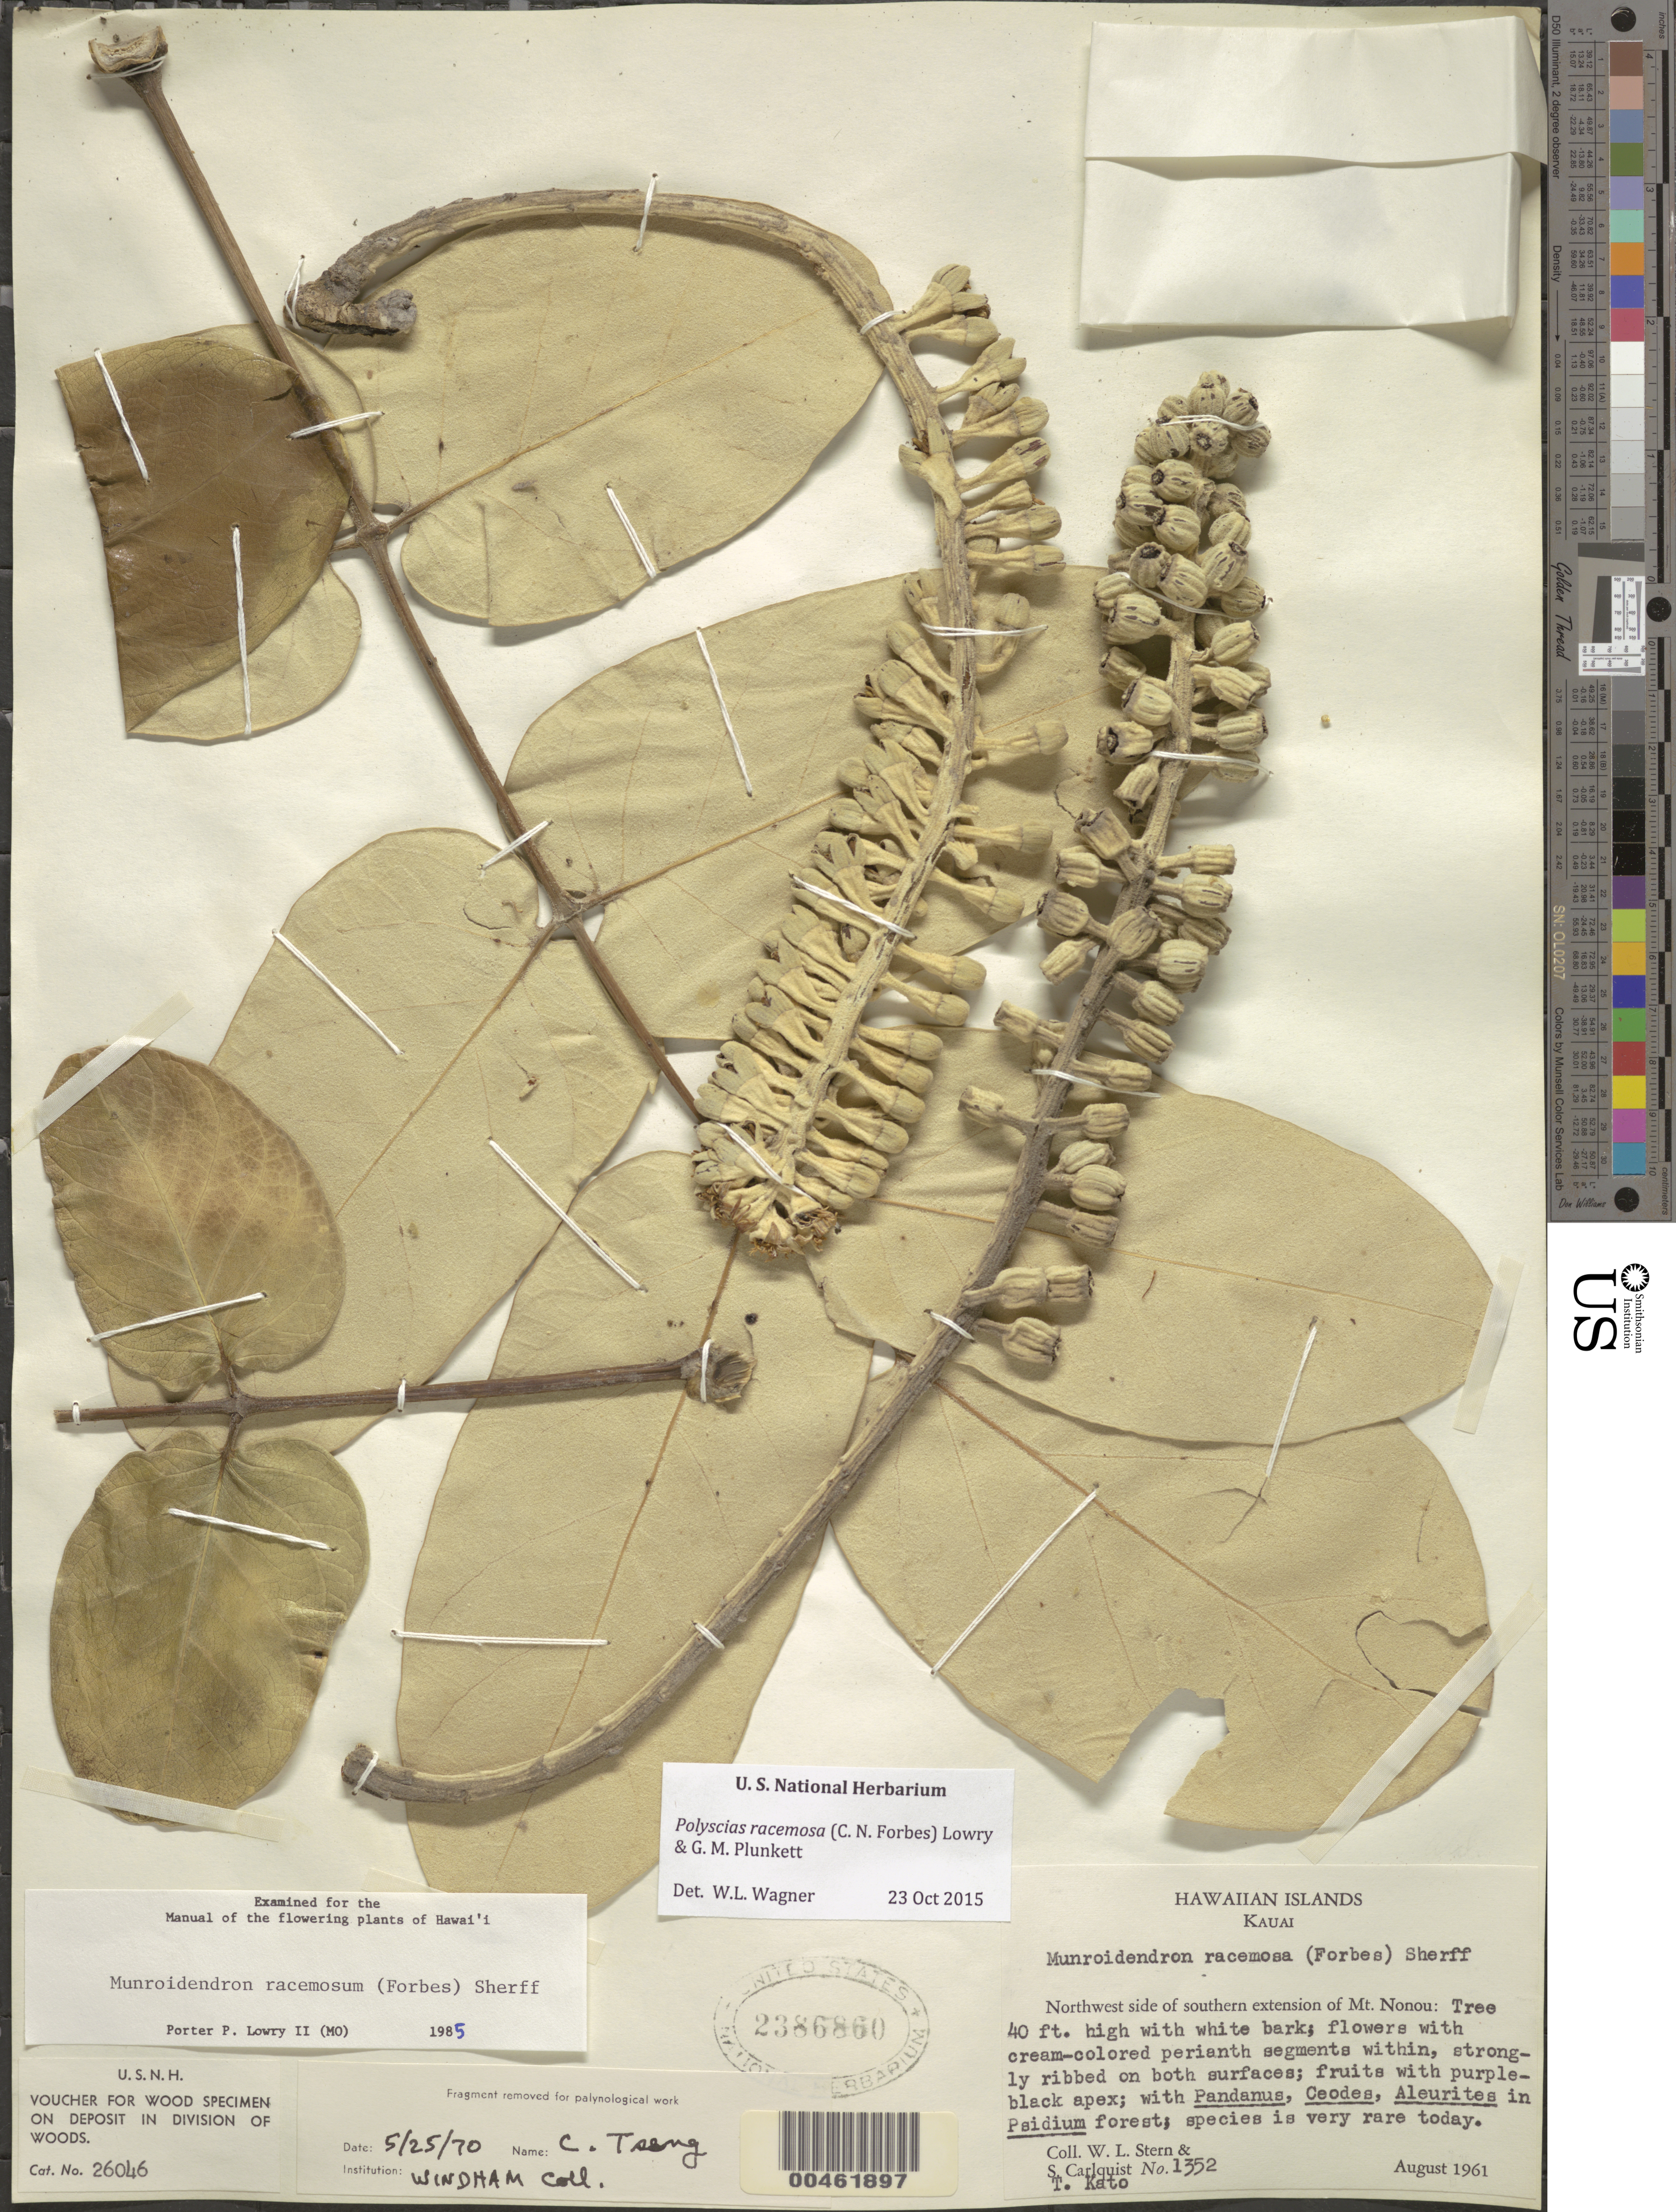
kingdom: Plantae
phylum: Tracheophyta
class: Magnoliopsida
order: Apiales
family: Araliaceae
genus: Polyscias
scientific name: Polyscias lallanii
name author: Singh & Sanjeet Kumar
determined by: Wagner, W. L., (BOT), Smithsonian Institution - National Museum of Natural History (UNITED STATES)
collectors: W. L. Stern, S. Carlquist & T. Kato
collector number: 1352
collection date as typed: Aug 1961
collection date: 1961-08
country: United States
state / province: Hawaii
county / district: Kauai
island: Kaua'i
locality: NW side of southern extension of Mt. Nonou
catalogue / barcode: US 2386860